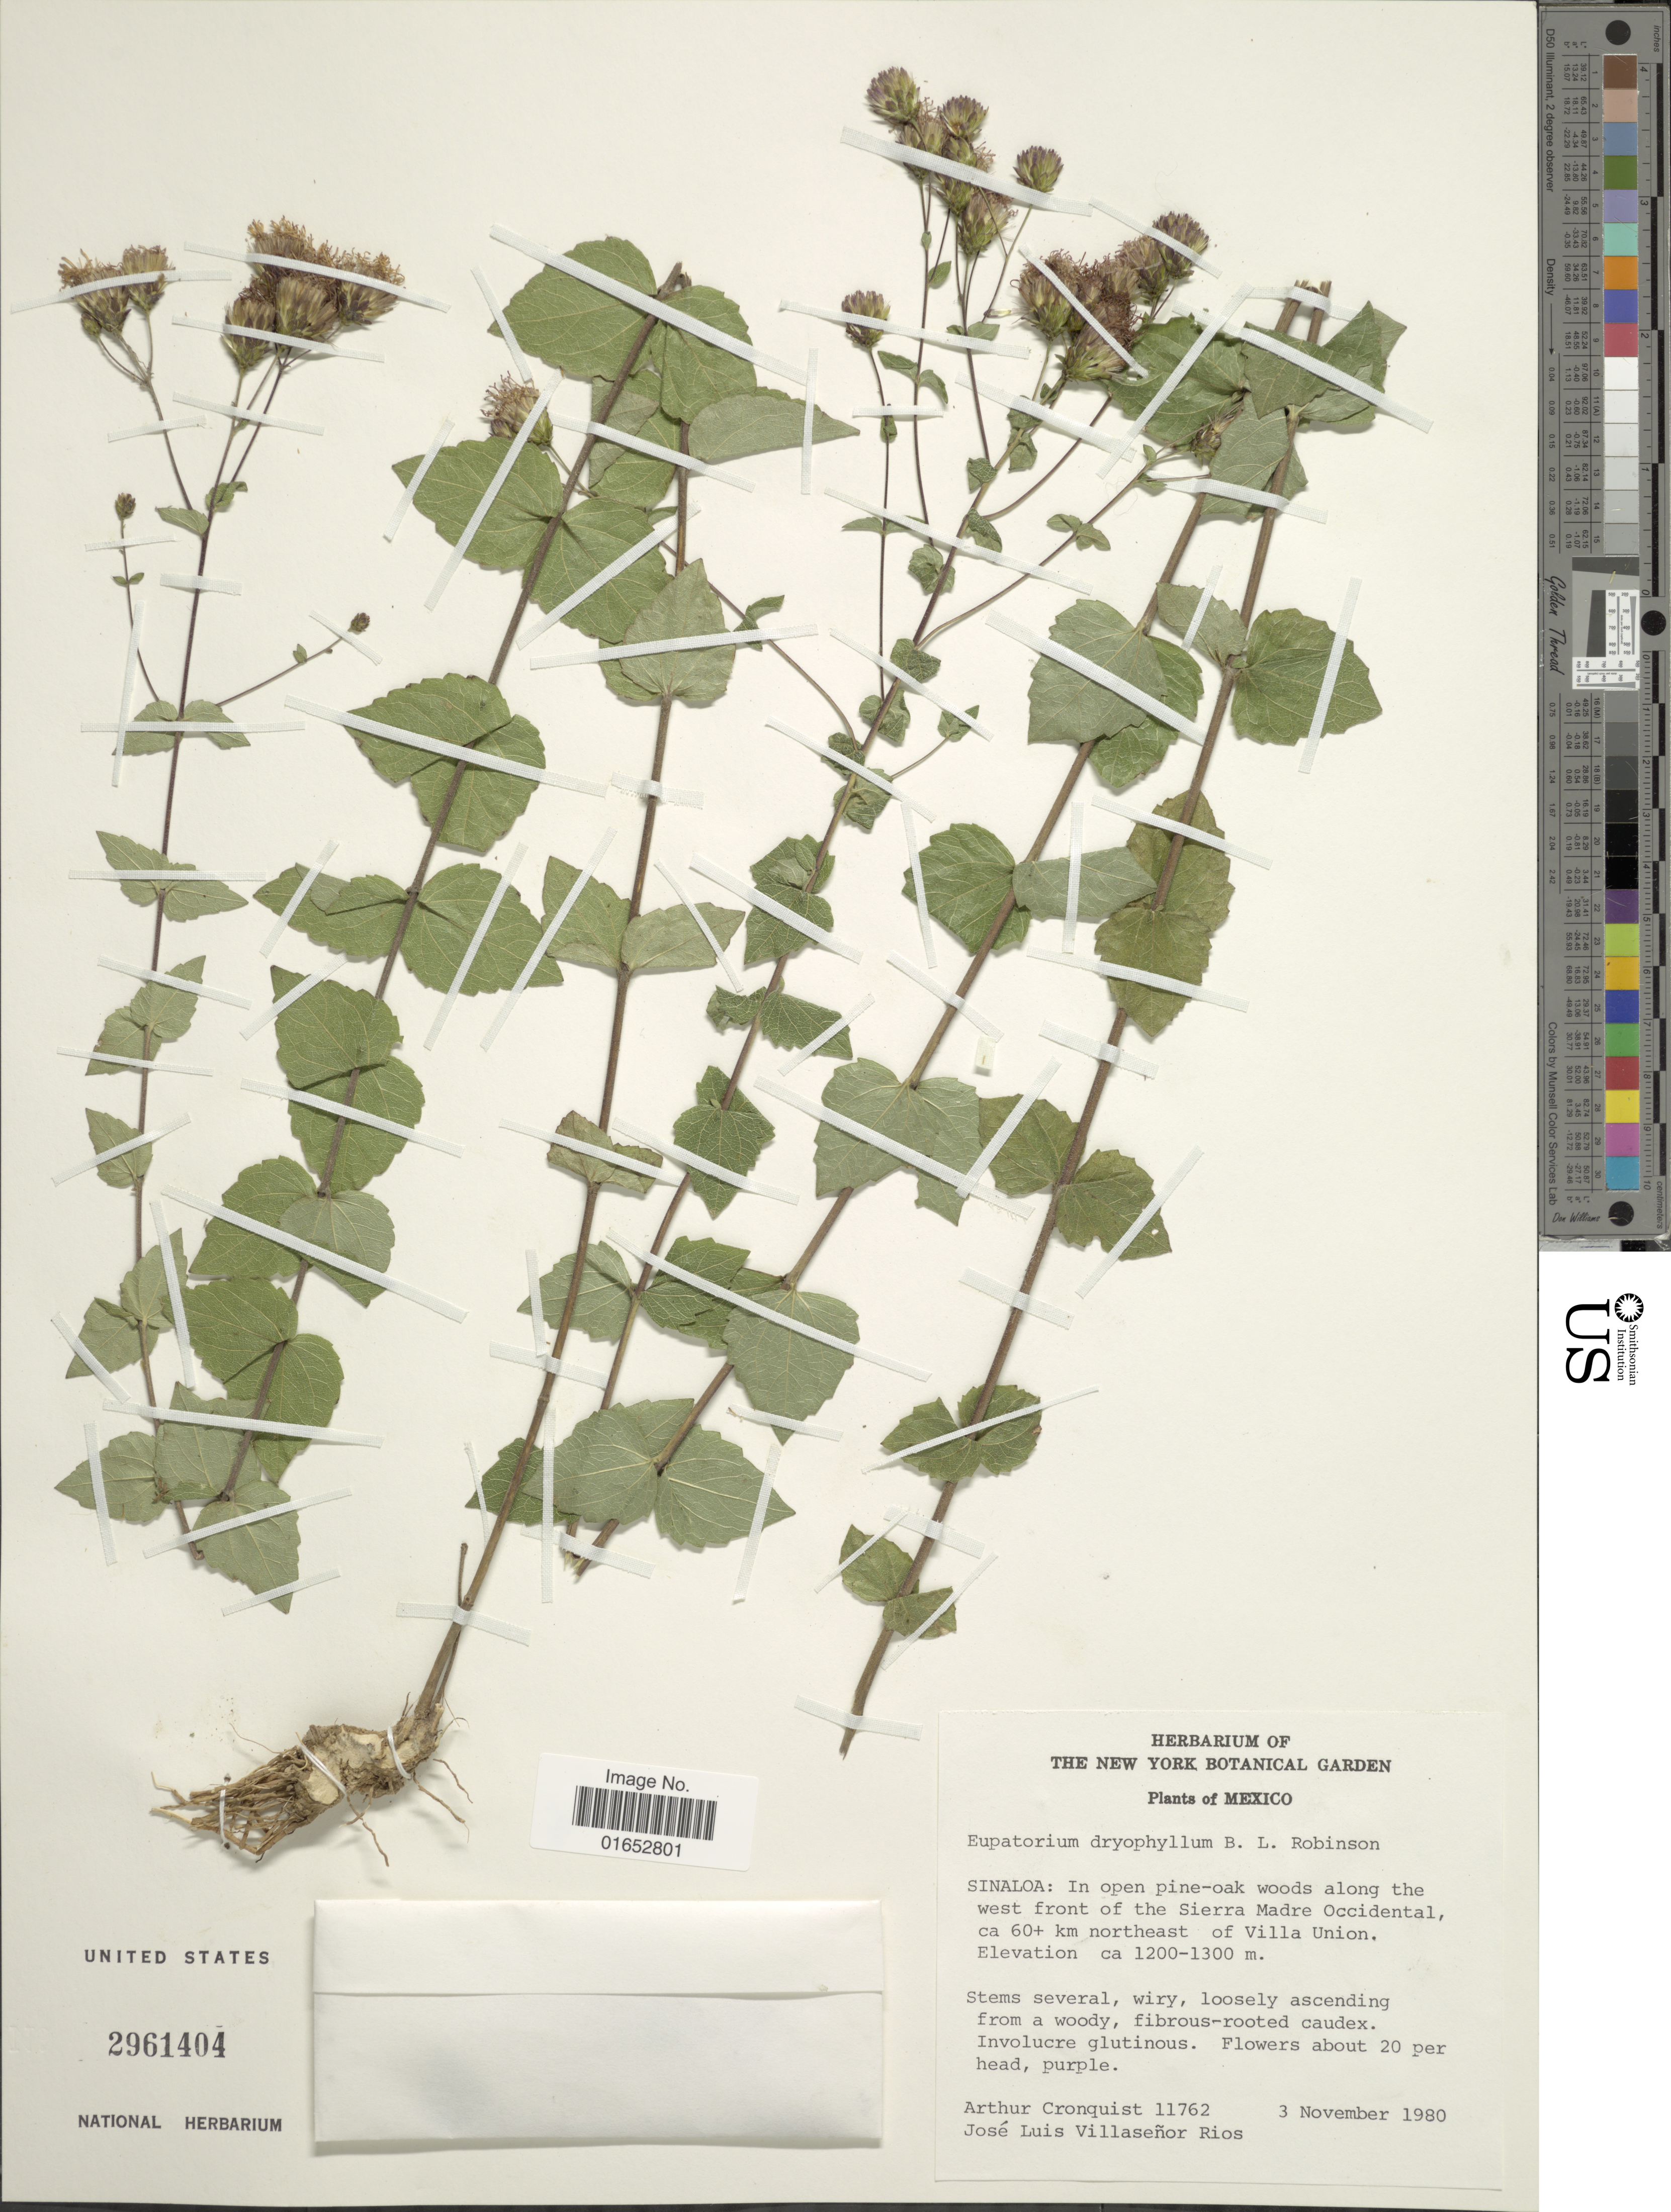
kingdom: Plantae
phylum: Tracheophyta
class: Magnoliopsida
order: Asterales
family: Asteraceae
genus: Dyscritogyne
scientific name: Dyscritogyne dryophila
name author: (B.L. Rob.) R.M. King & H. Rob.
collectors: A. J. Cronquist & J. L. Villasenor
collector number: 11762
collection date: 1980-11-03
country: Mexico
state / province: Sinaloa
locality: In open pine-oak woods along the west front of the Sierra Madre Occidental, ca 60+ km northeast of Villa Union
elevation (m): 1200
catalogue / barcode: US 2961404